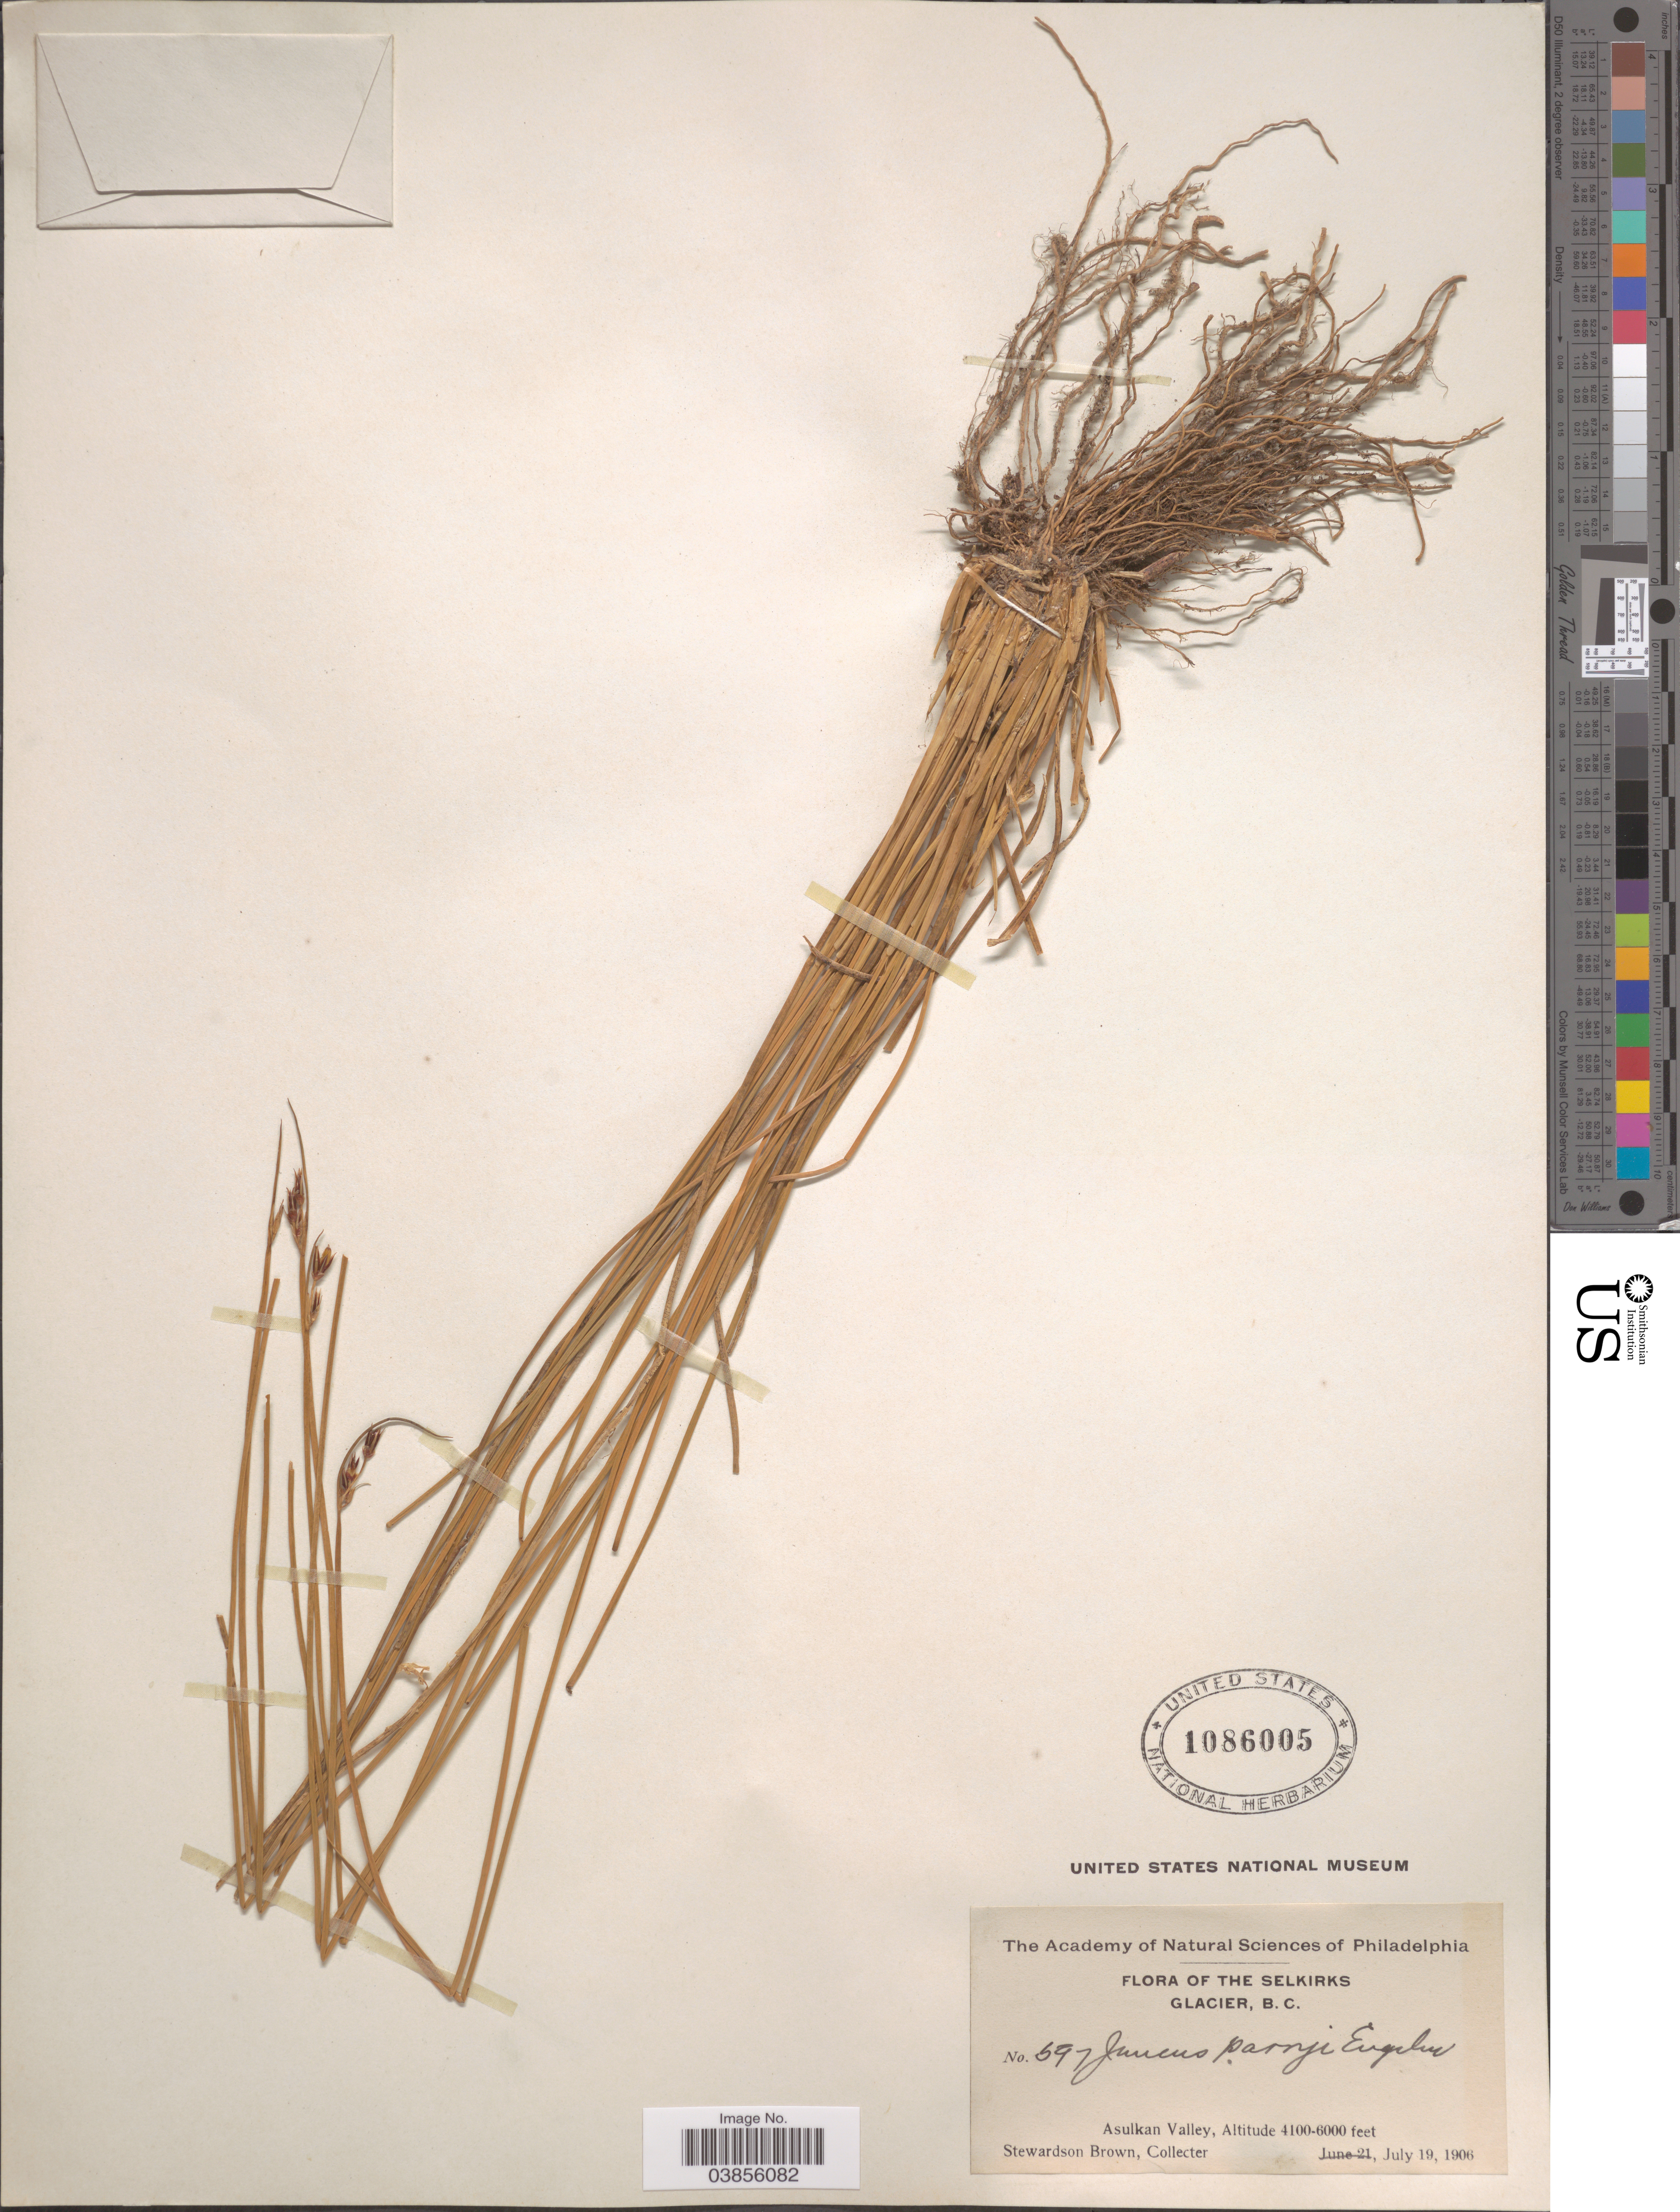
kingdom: Plantae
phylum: Tracheophyta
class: Liliopsida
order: Poales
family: Juncaceae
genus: Juncus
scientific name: Juncus parryi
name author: Engelm.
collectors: S. Brown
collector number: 597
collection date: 1906-07-19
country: Canada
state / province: British Columbia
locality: The Selkirks Glacier. Asulkan Valley.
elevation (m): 1250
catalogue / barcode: US 1086005